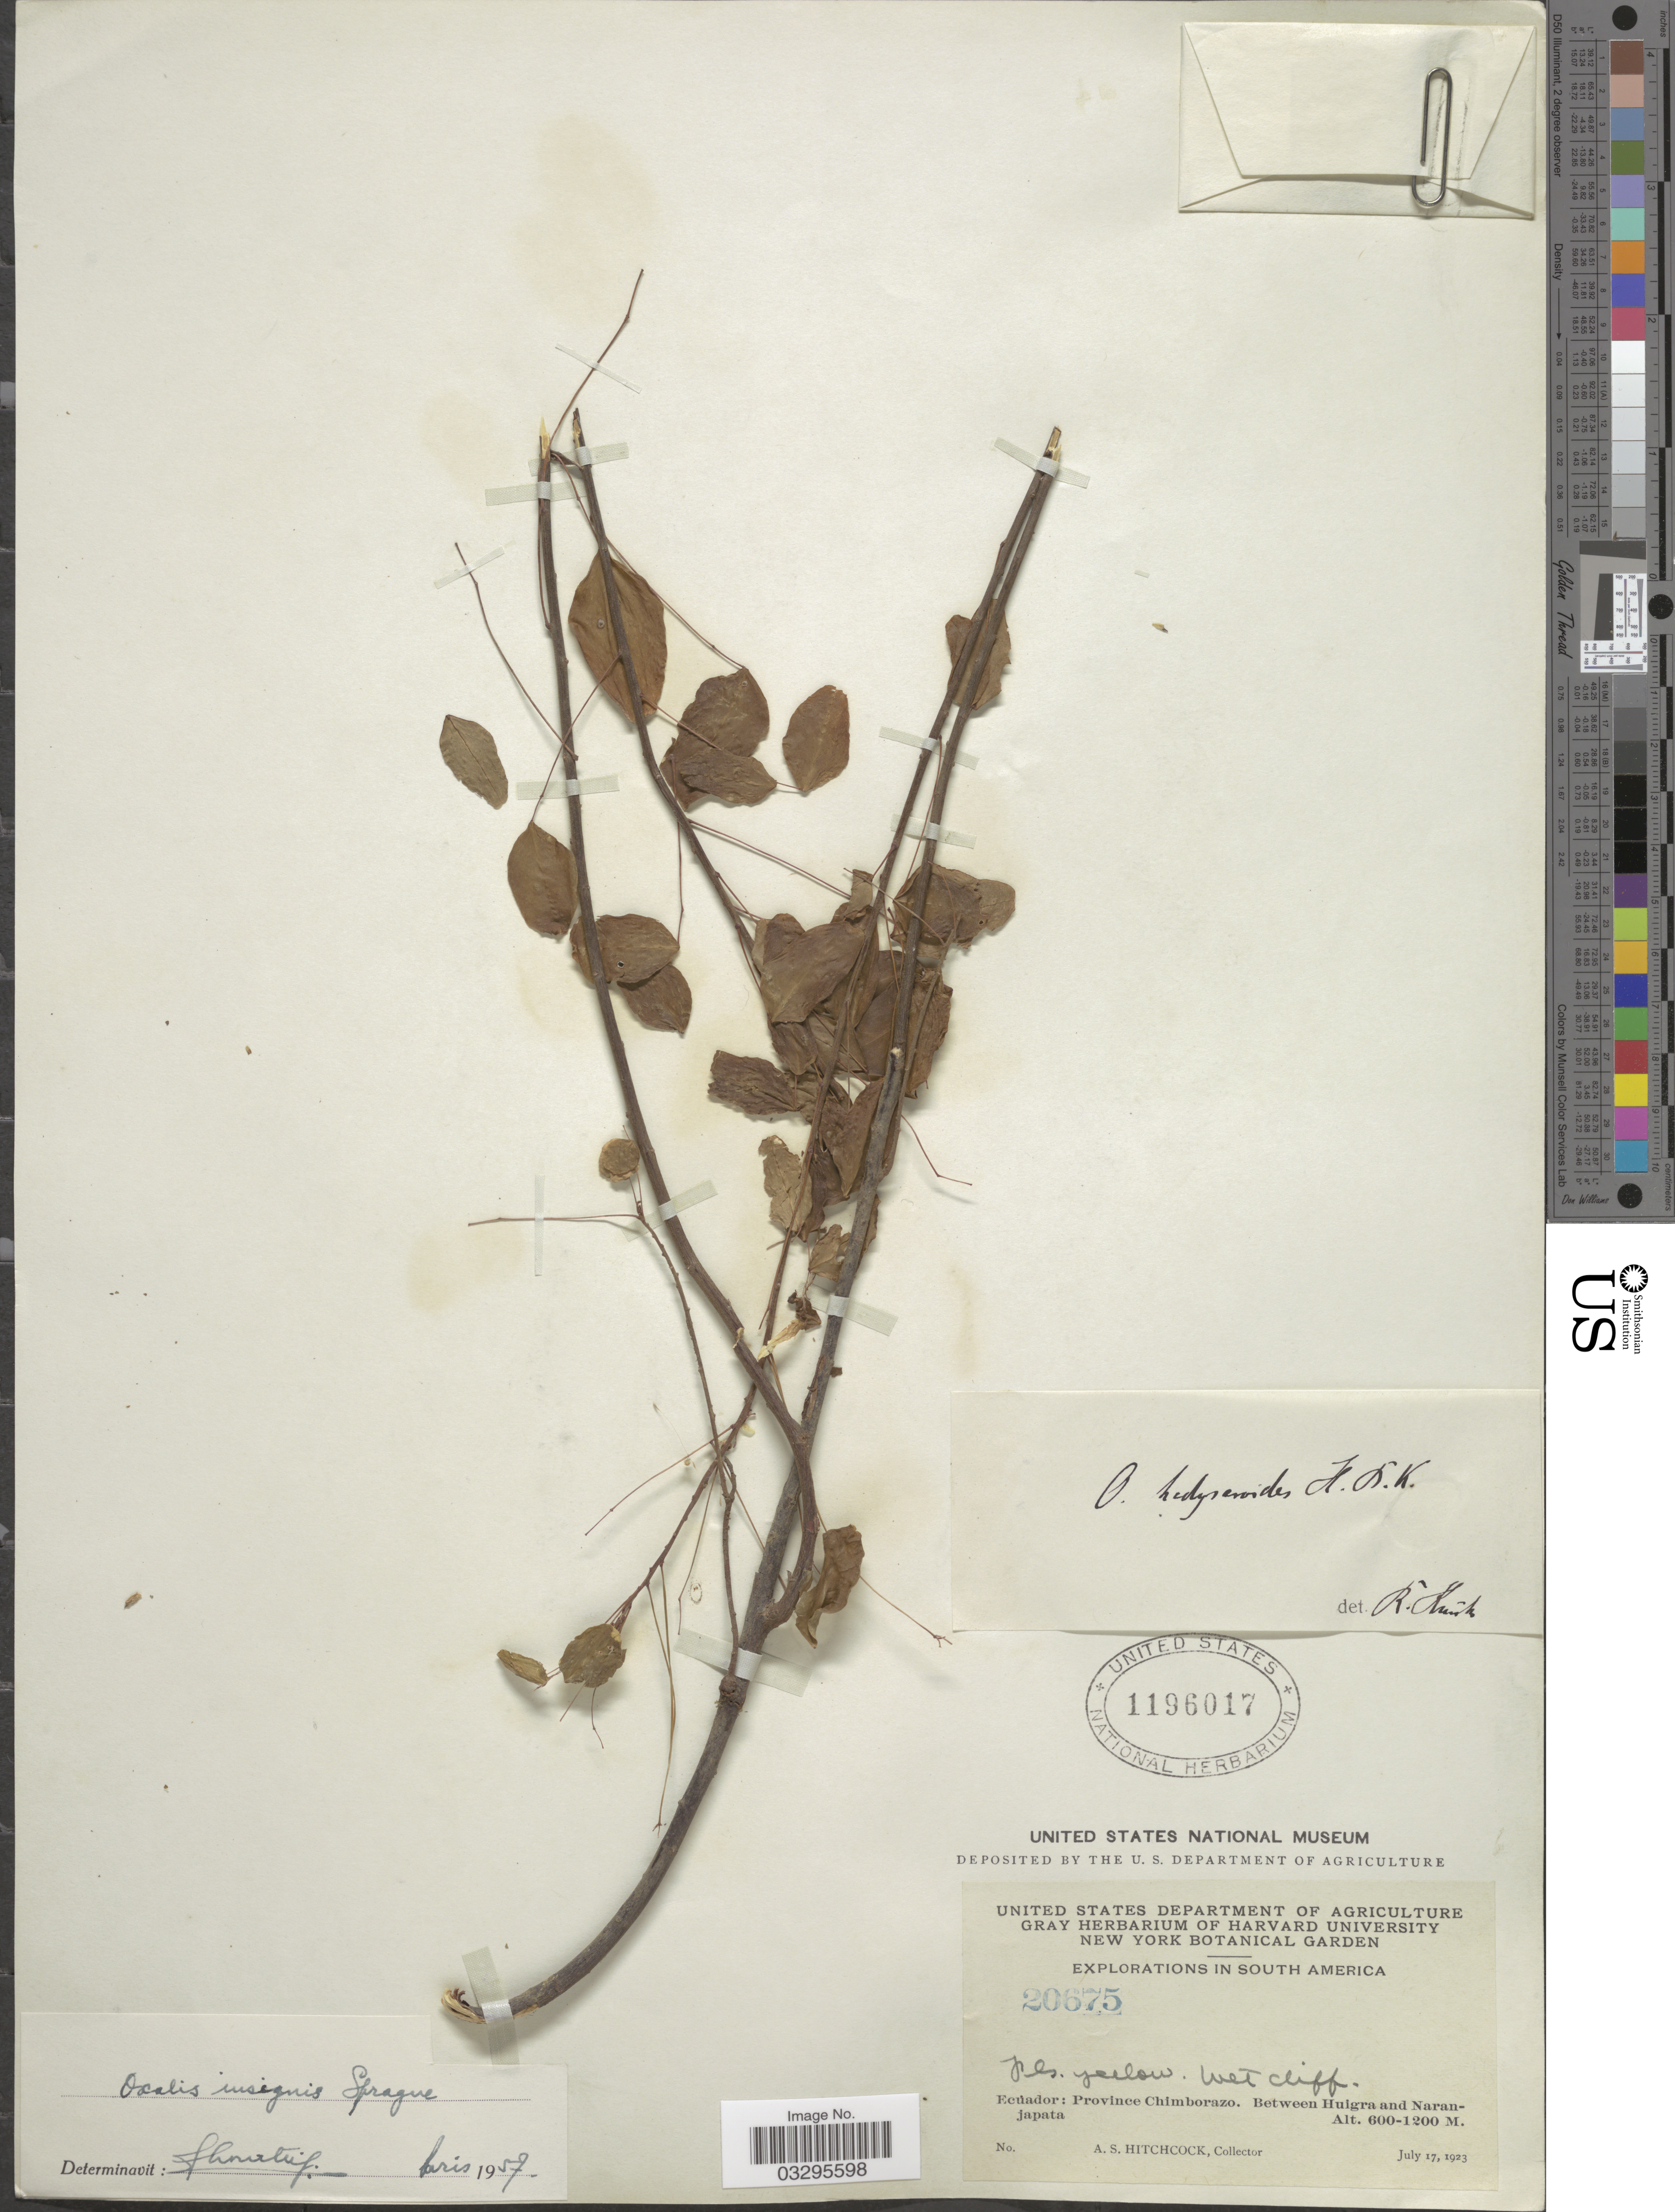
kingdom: Plantae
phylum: Tracheophyta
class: Magnoliopsida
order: Oxalidales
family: Oxalidaceae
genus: Oxalis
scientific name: Oxalis insignis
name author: Sprague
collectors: A. S. Hitchcock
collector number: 20675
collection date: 1923-07-17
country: Ecuador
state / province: Chimborazo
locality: Between Huigra and Naranjapata.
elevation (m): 600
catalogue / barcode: US 1196017